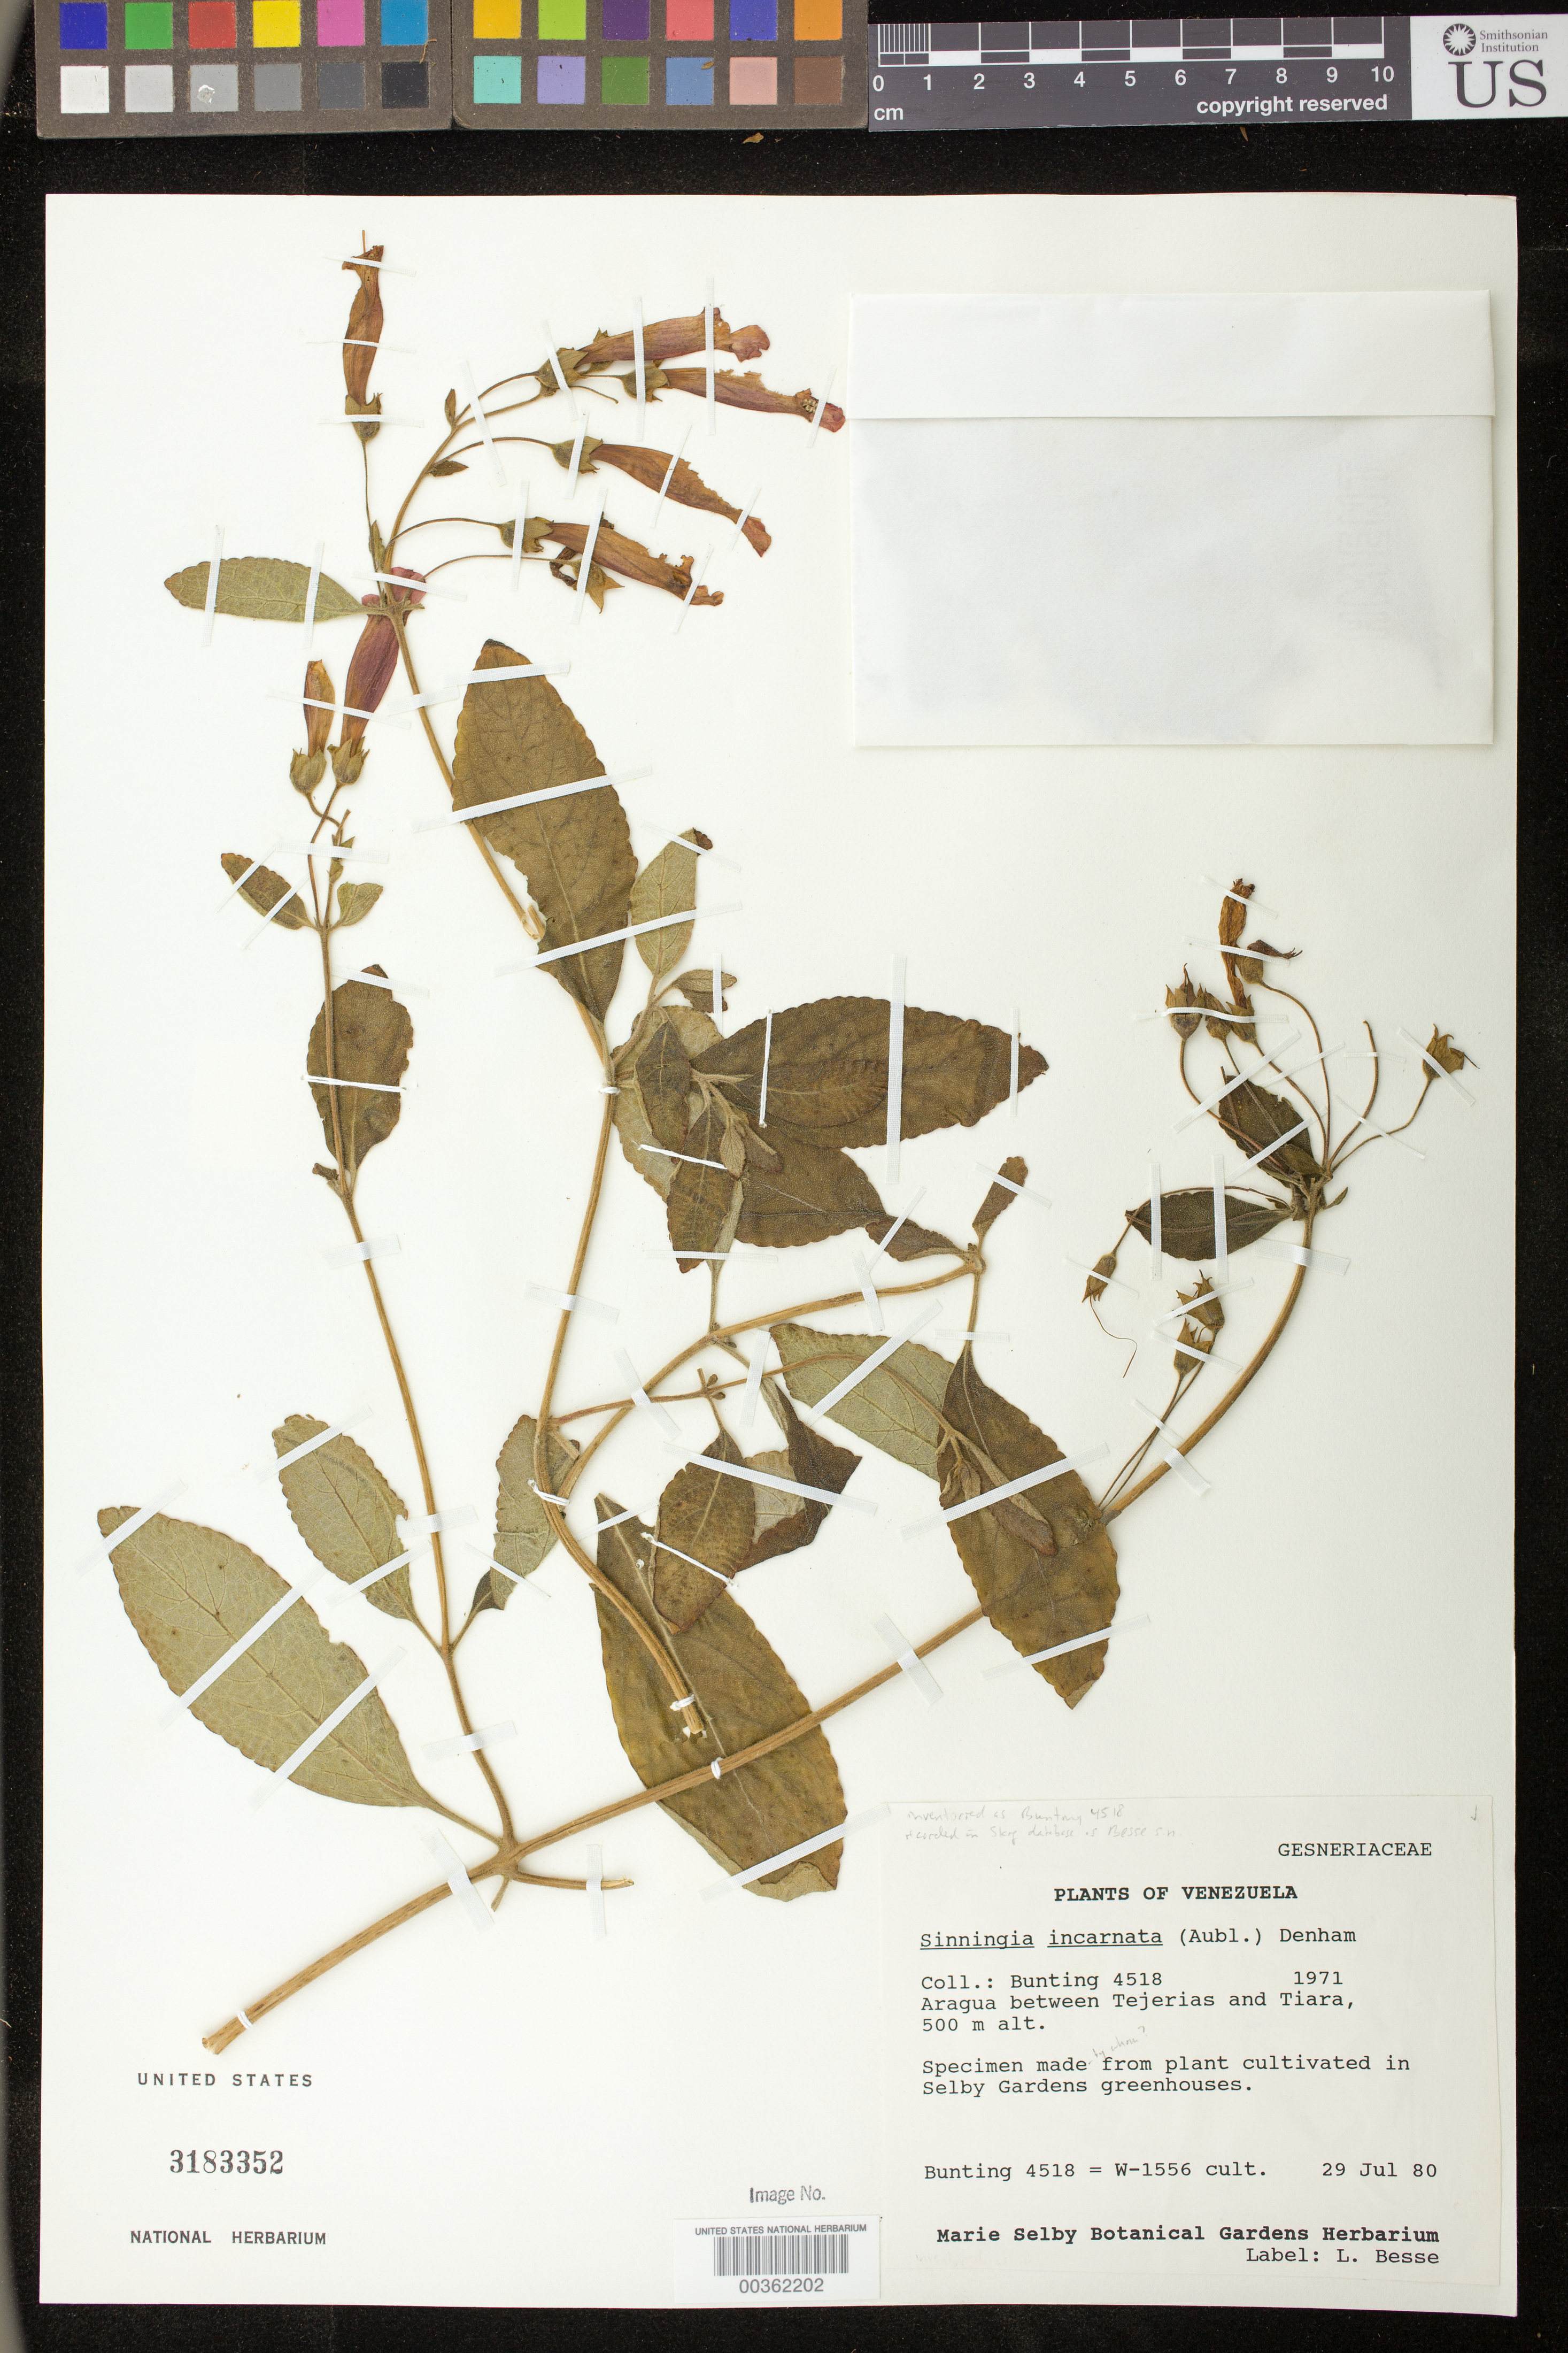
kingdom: Plantae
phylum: Tracheophyta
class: Magnoliopsida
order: Lamiales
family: Gesneriaceae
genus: Sinningia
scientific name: Sinningia incarnata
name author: (Aubl.) D.L. Denham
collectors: L. Besse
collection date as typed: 29 Jul 1980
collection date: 1980-07-29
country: Venezuela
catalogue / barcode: US 3183352